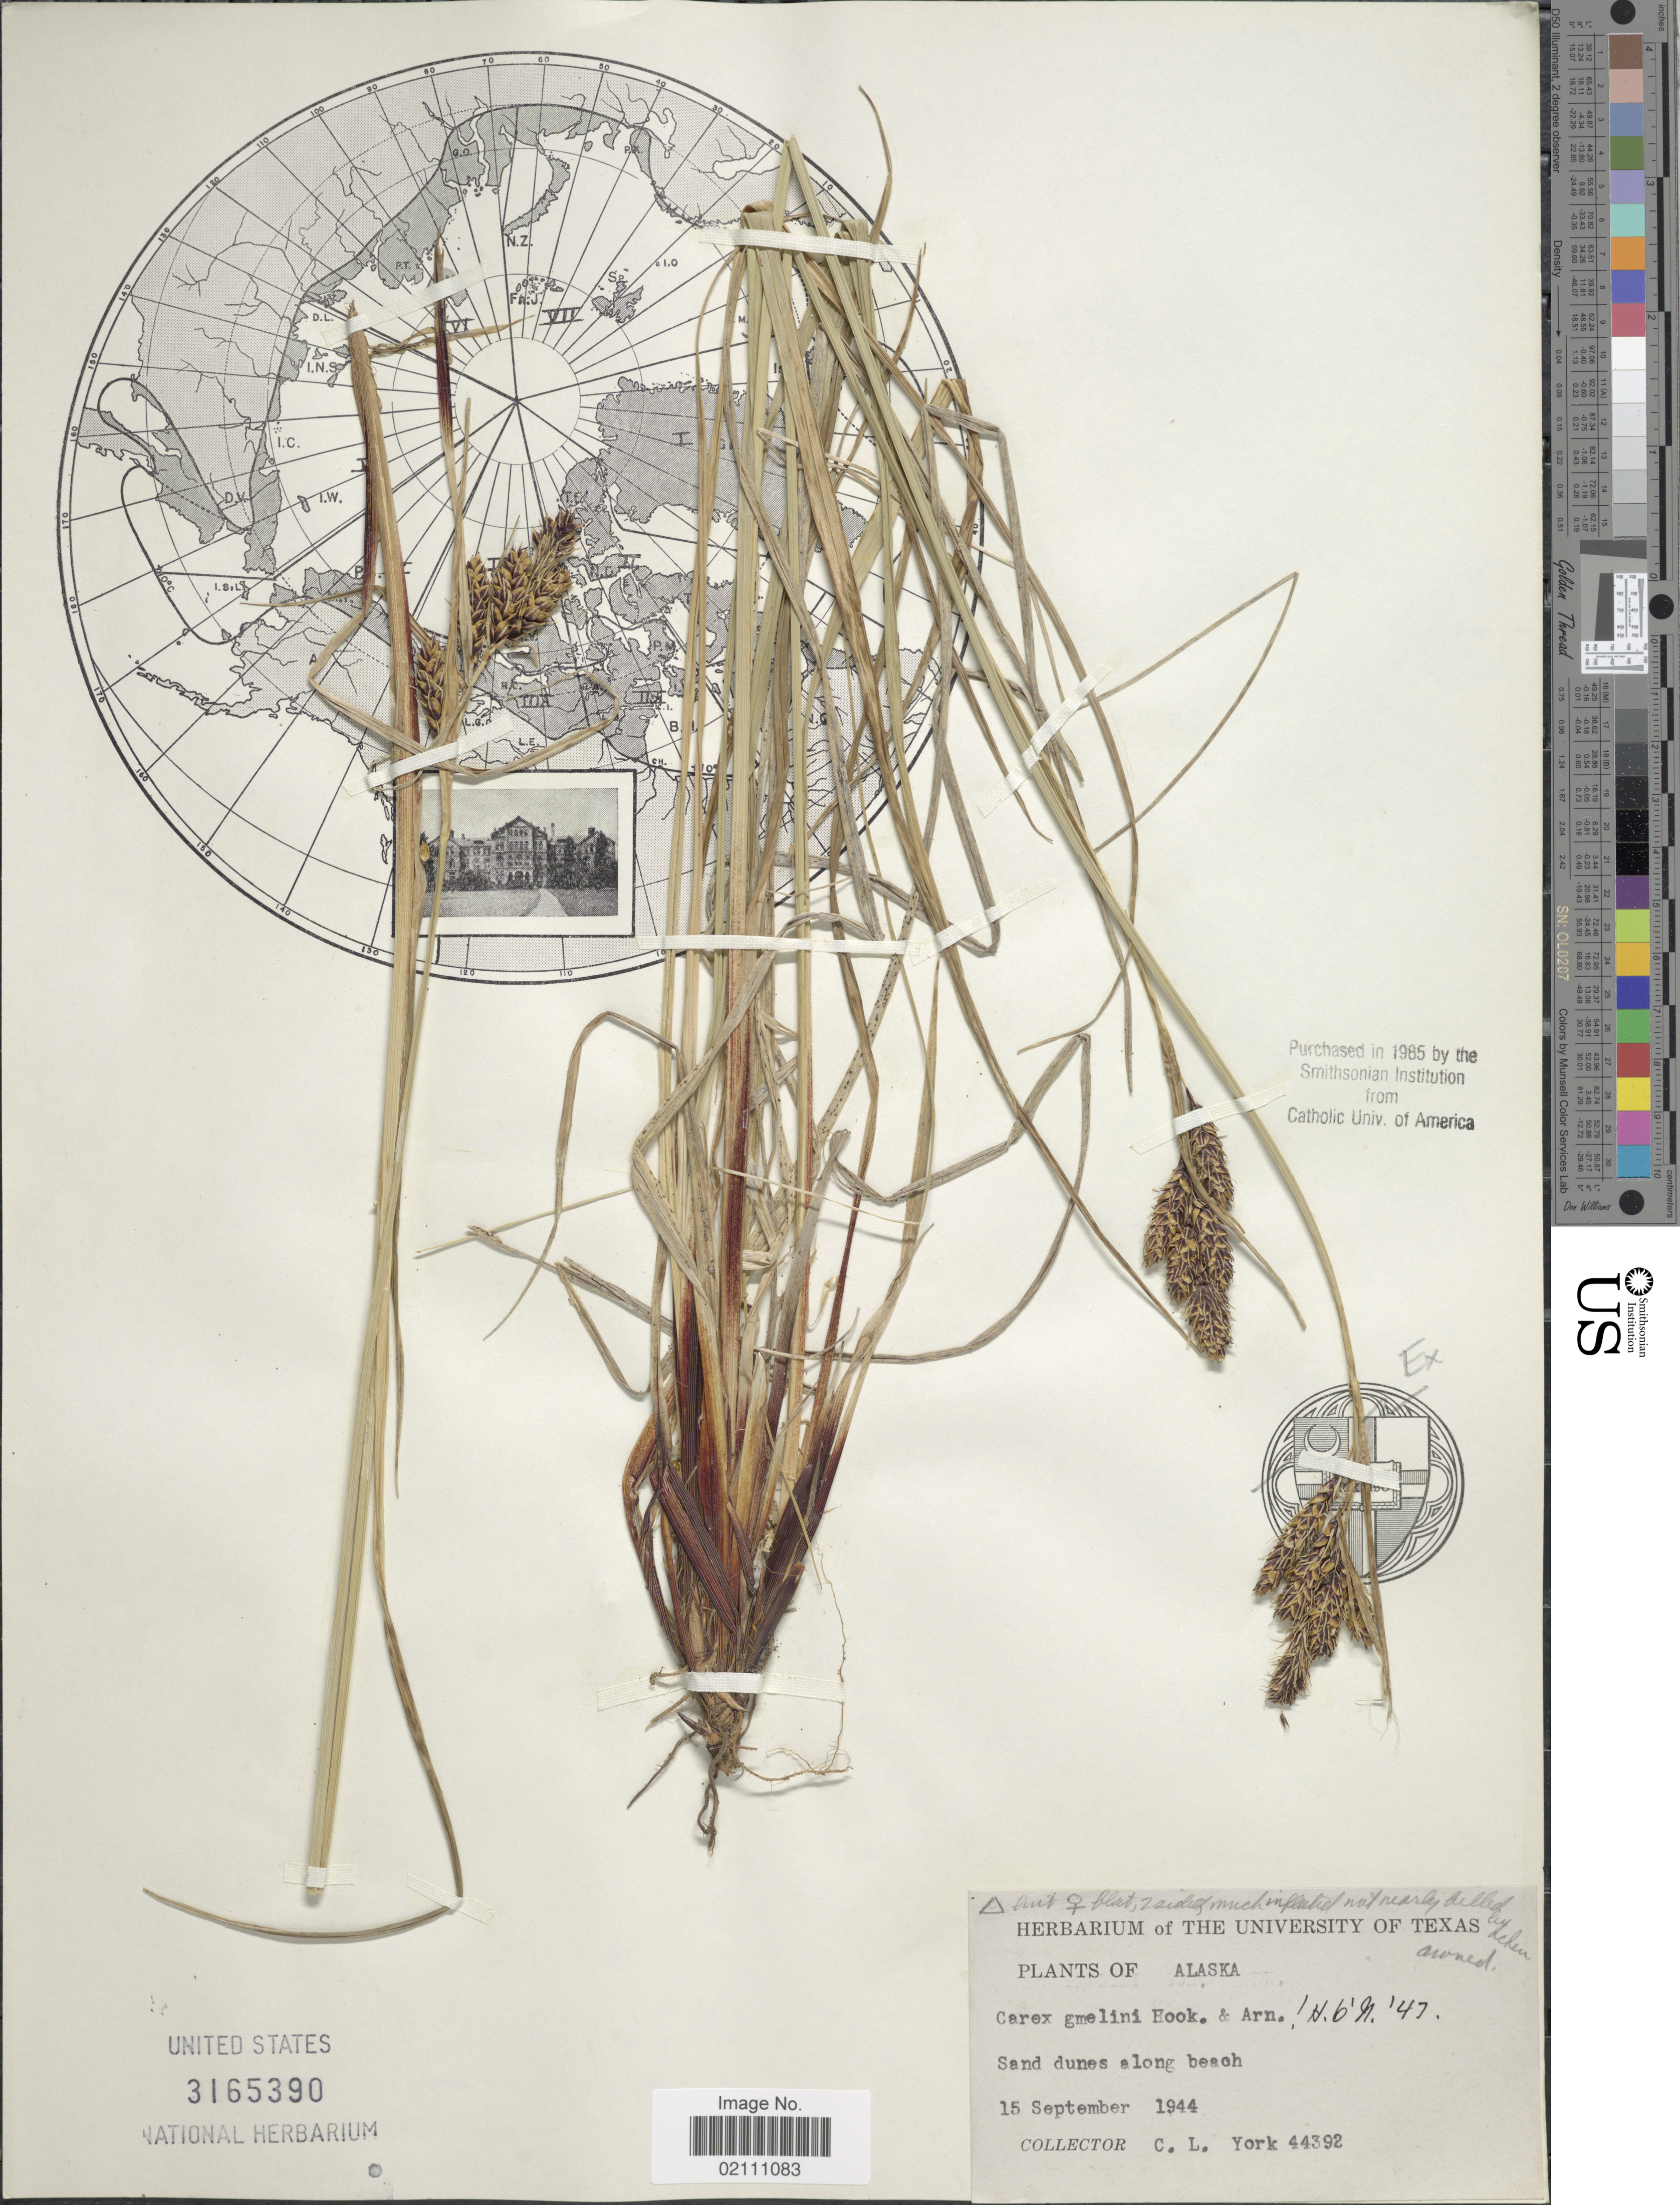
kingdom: Plantae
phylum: Tracheophyta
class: Liliopsida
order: Poales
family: Cyperaceae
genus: Carex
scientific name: Carex gmelinii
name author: Hook. & Arn.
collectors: C. L. York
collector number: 44392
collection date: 1944-09-15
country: United States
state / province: Alaska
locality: Sand dunes along beach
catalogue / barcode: US 3165390